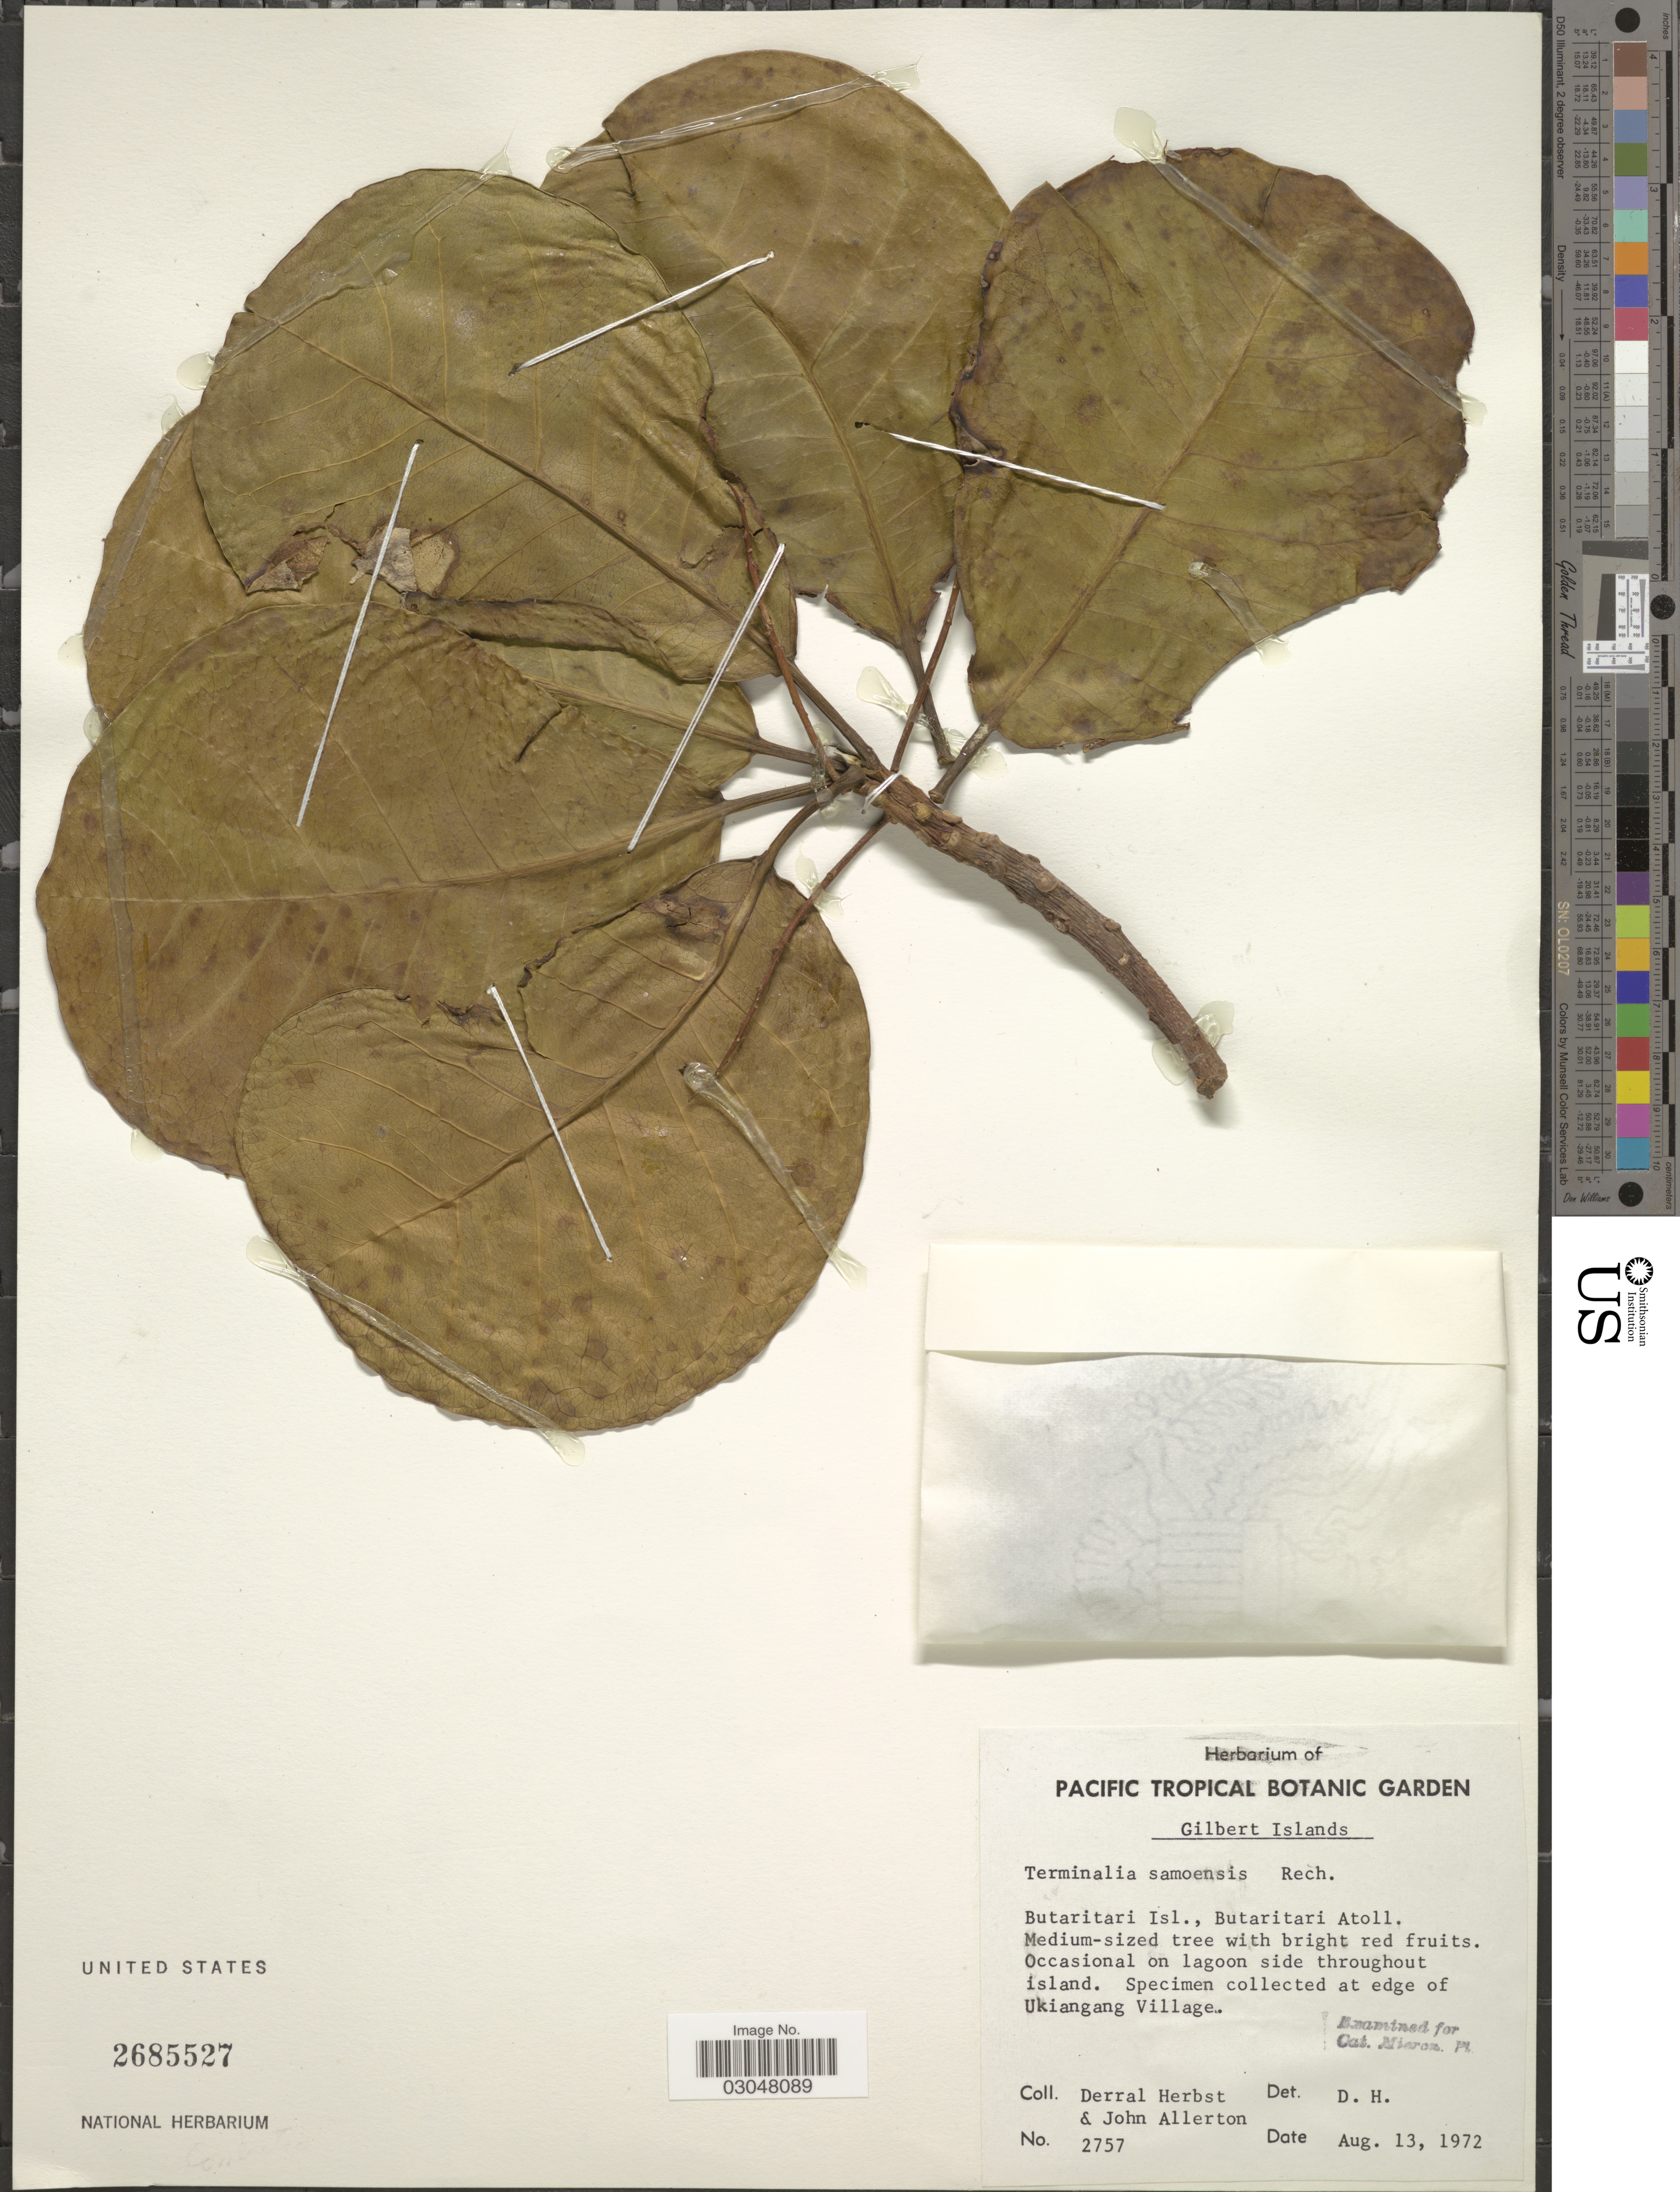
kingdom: Plantae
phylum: Tracheophyta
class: Magnoliopsida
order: Myrtales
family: Combretaceae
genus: Terminalia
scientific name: Terminalia samoensis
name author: Rech.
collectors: D. R. Herbst & J. Allerton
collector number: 2757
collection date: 1972-08-13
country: Kiribati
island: Butaritari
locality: Gilbert Islands. Butaritari Isl., Butaritari Atoll. Edge of Ukiangang Village.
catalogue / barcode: US 2685527